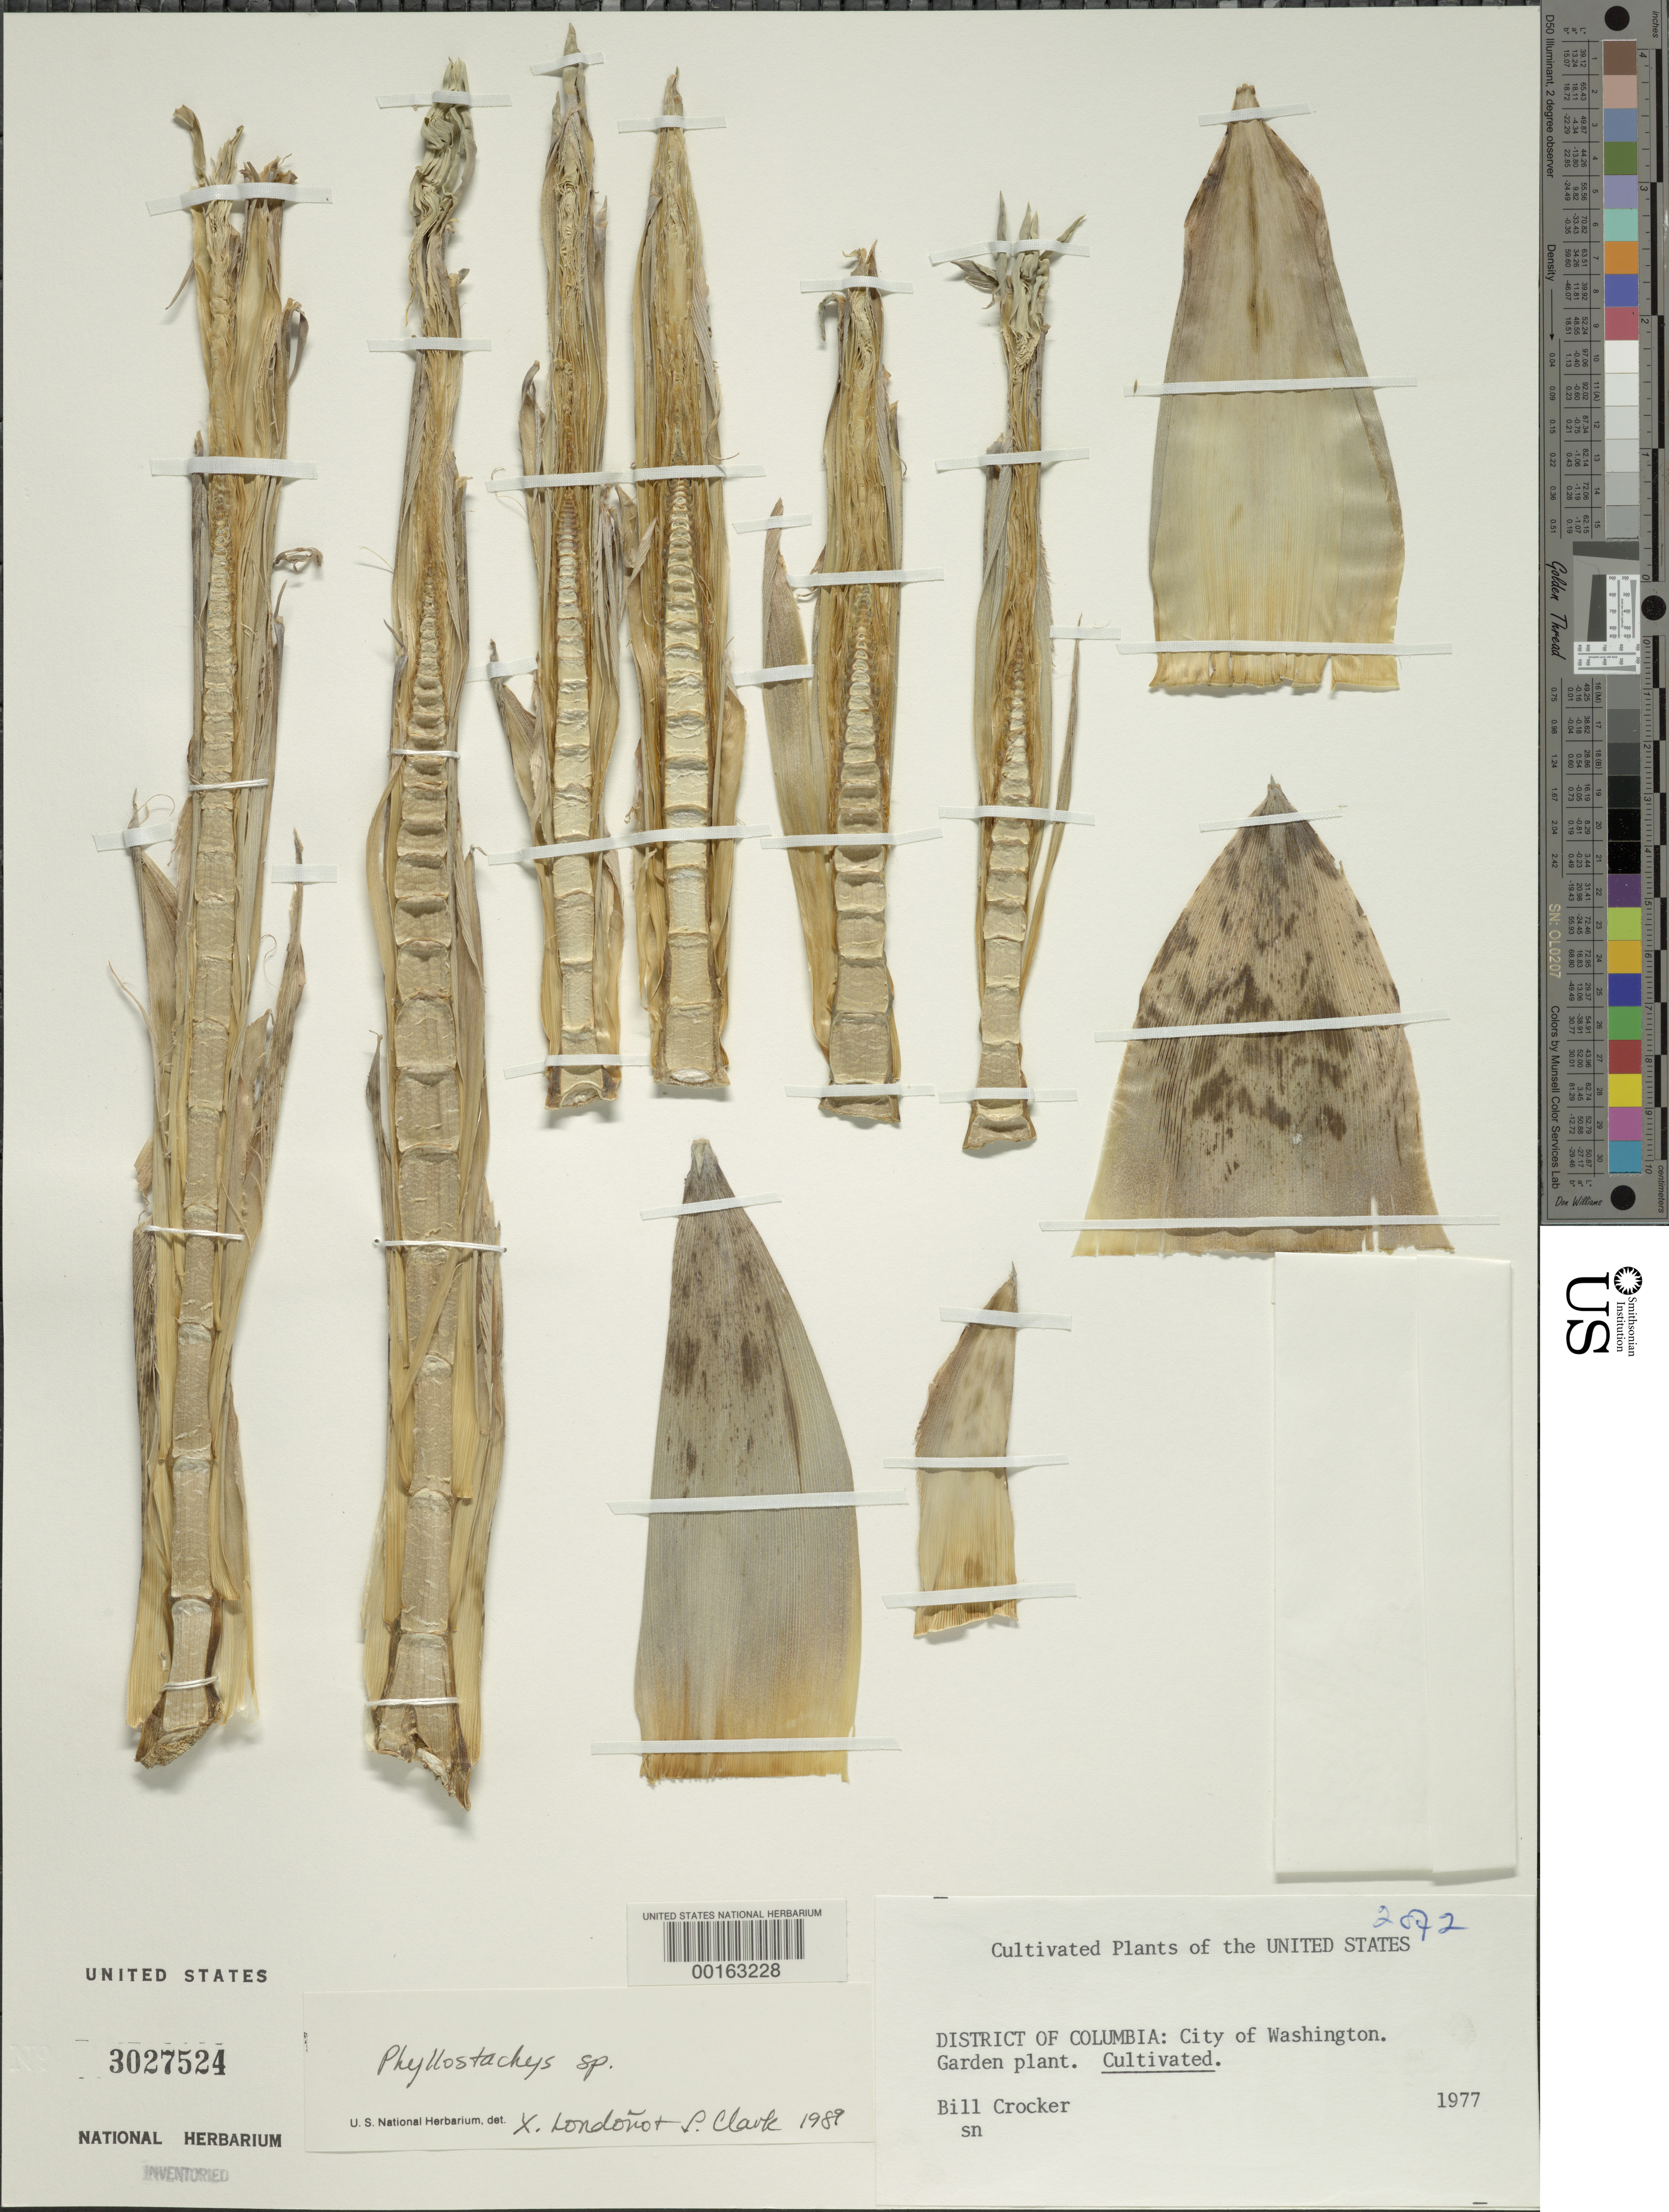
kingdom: Plantae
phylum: Tracheophyta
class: Liliopsida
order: Poales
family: Poaceae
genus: Phyllostachys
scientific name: Phyllostachys sp.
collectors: B. Crocker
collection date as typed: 1977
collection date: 1977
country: United States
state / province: District of Columbia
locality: Washington, d.c.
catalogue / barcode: US 3027524